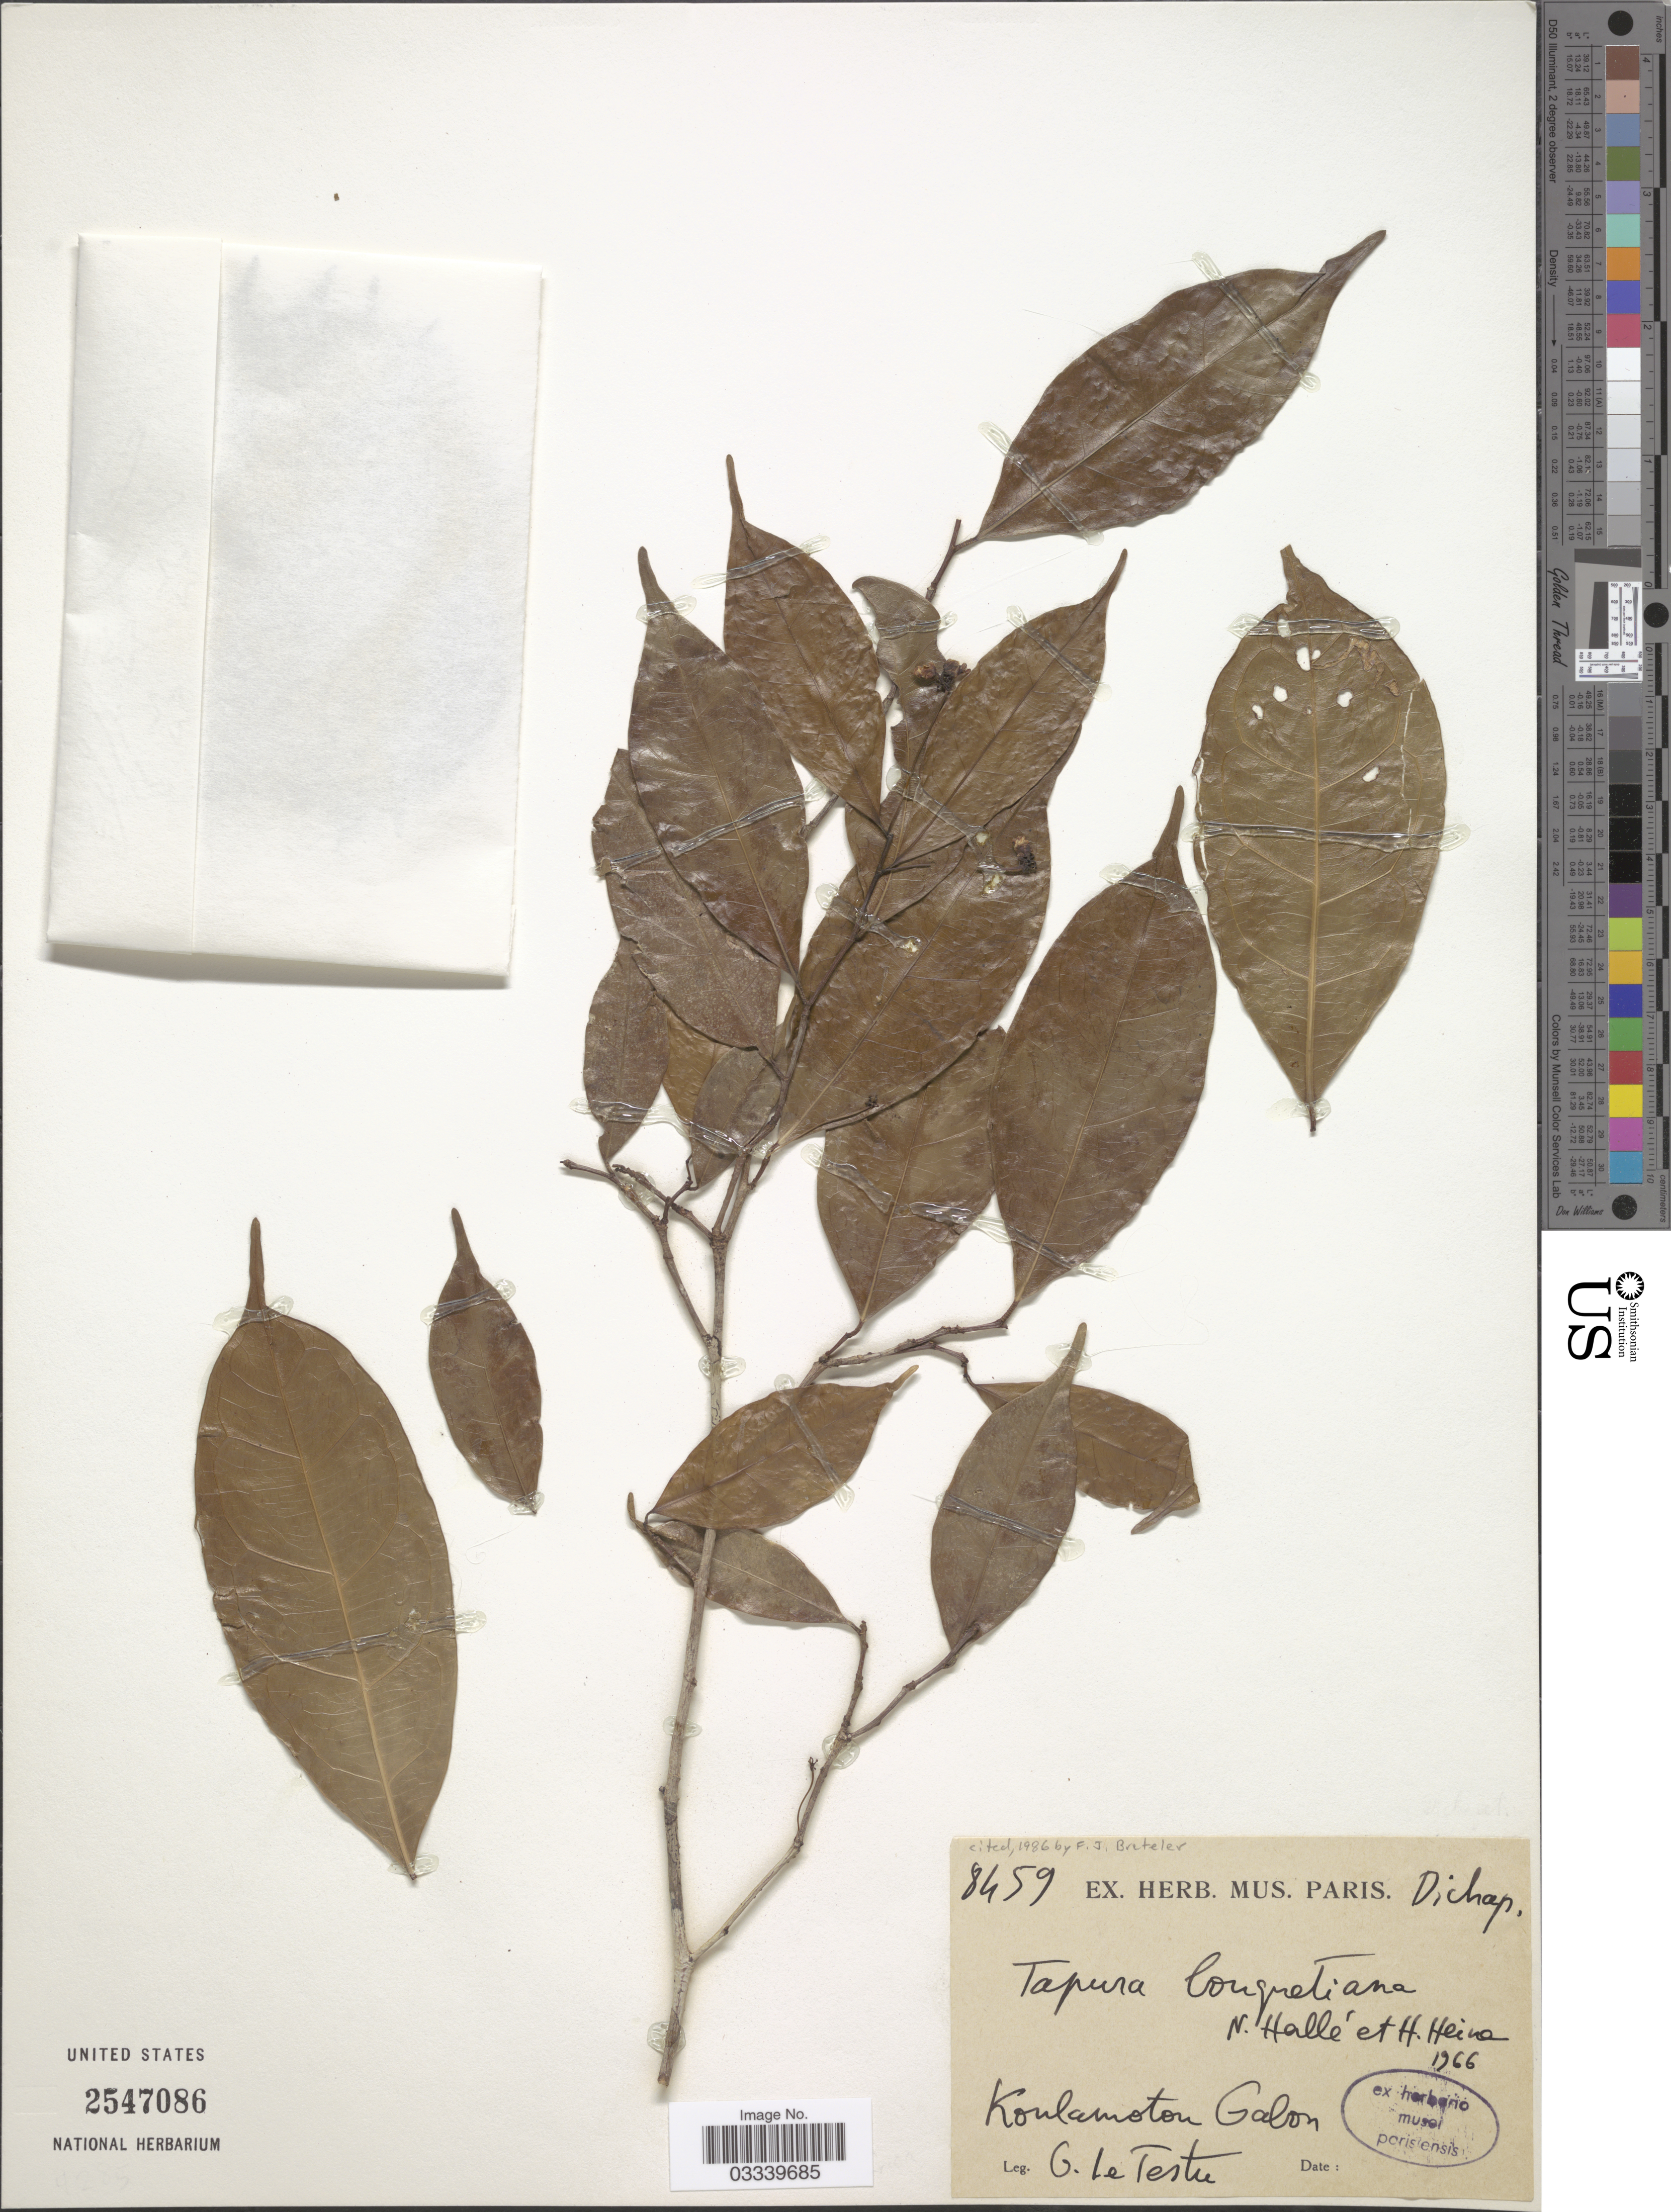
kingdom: Plantae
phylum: Tracheophyta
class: Magnoliopsida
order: Malpighiales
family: Dichapetalaceae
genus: Tapura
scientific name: Tapura bouquetiana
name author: N. Hallé & Heine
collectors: G. Le Testu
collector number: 8459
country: Gabon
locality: Koulamatou.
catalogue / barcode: US 2547086